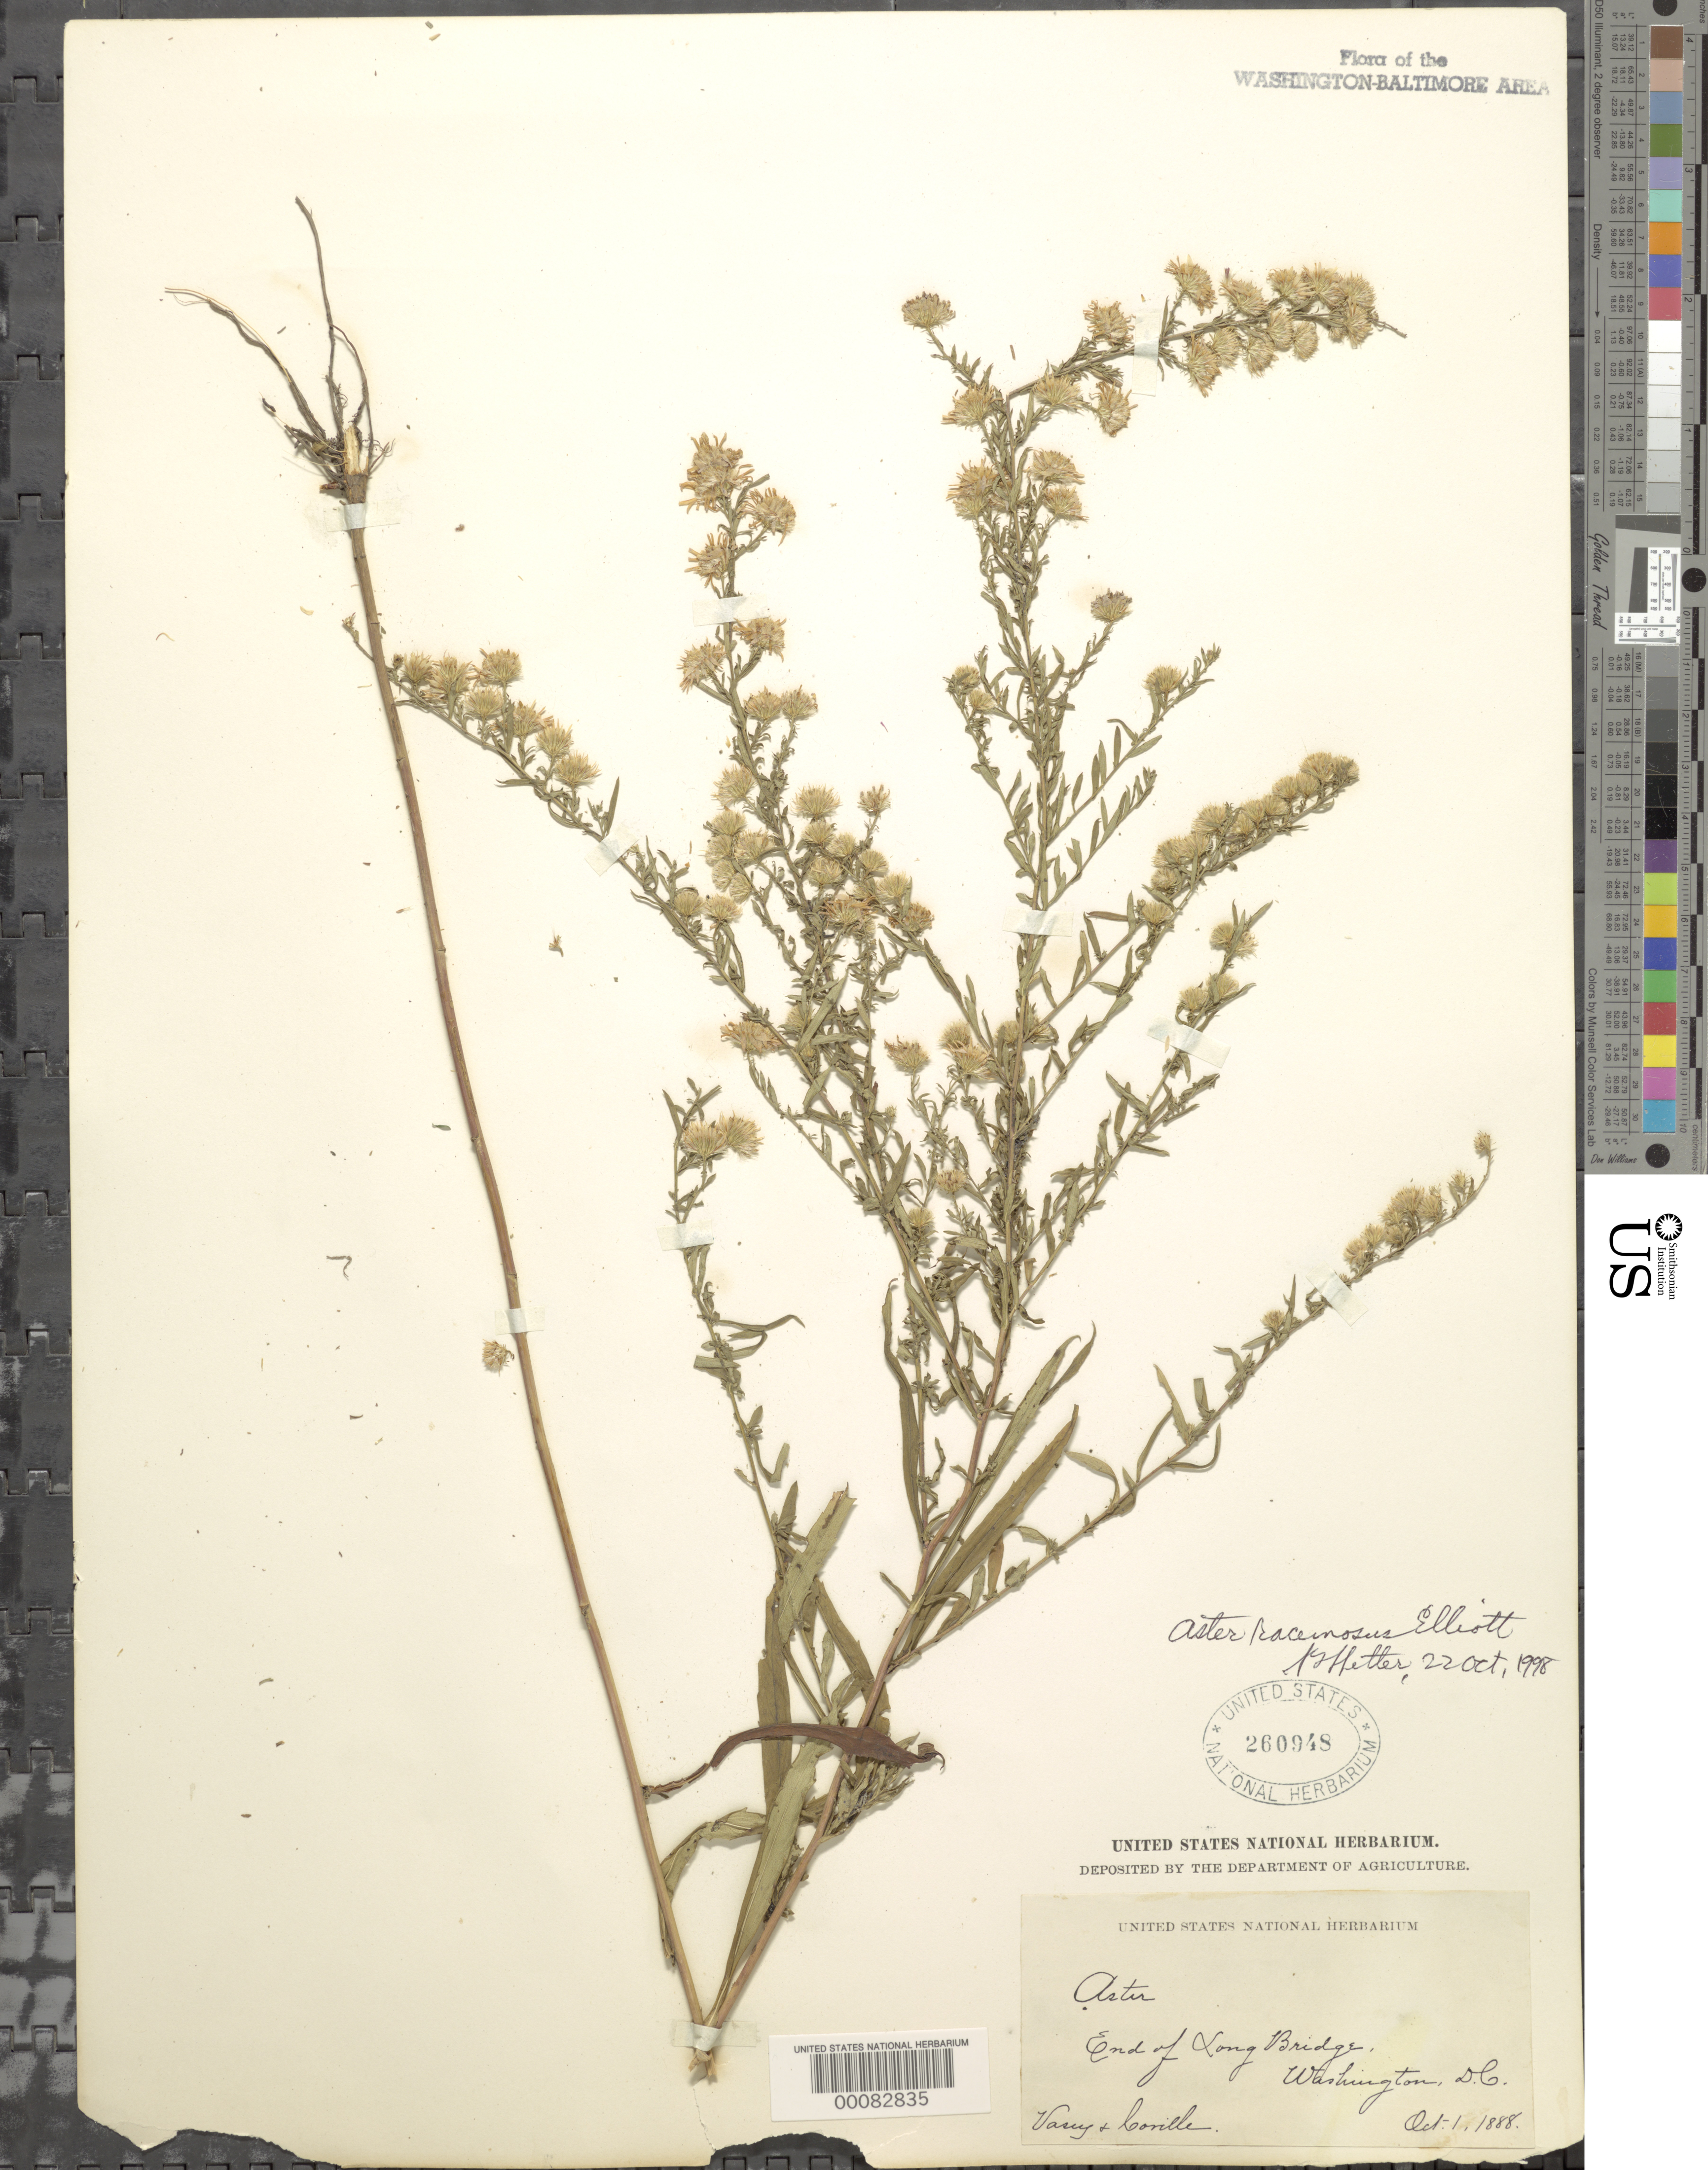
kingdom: Plantae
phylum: Tracheophyta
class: Magnoliopsida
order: Asterales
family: Asteraceae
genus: Symphyotrichum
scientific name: Symphyotrichum racemosum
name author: (Elliott) G.L. Nesom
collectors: G. Vasey & F. V. Coville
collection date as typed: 01 Oct 1888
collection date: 1888-10-01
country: United States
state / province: District of Columbia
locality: End of Long Bridge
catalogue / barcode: US 260948